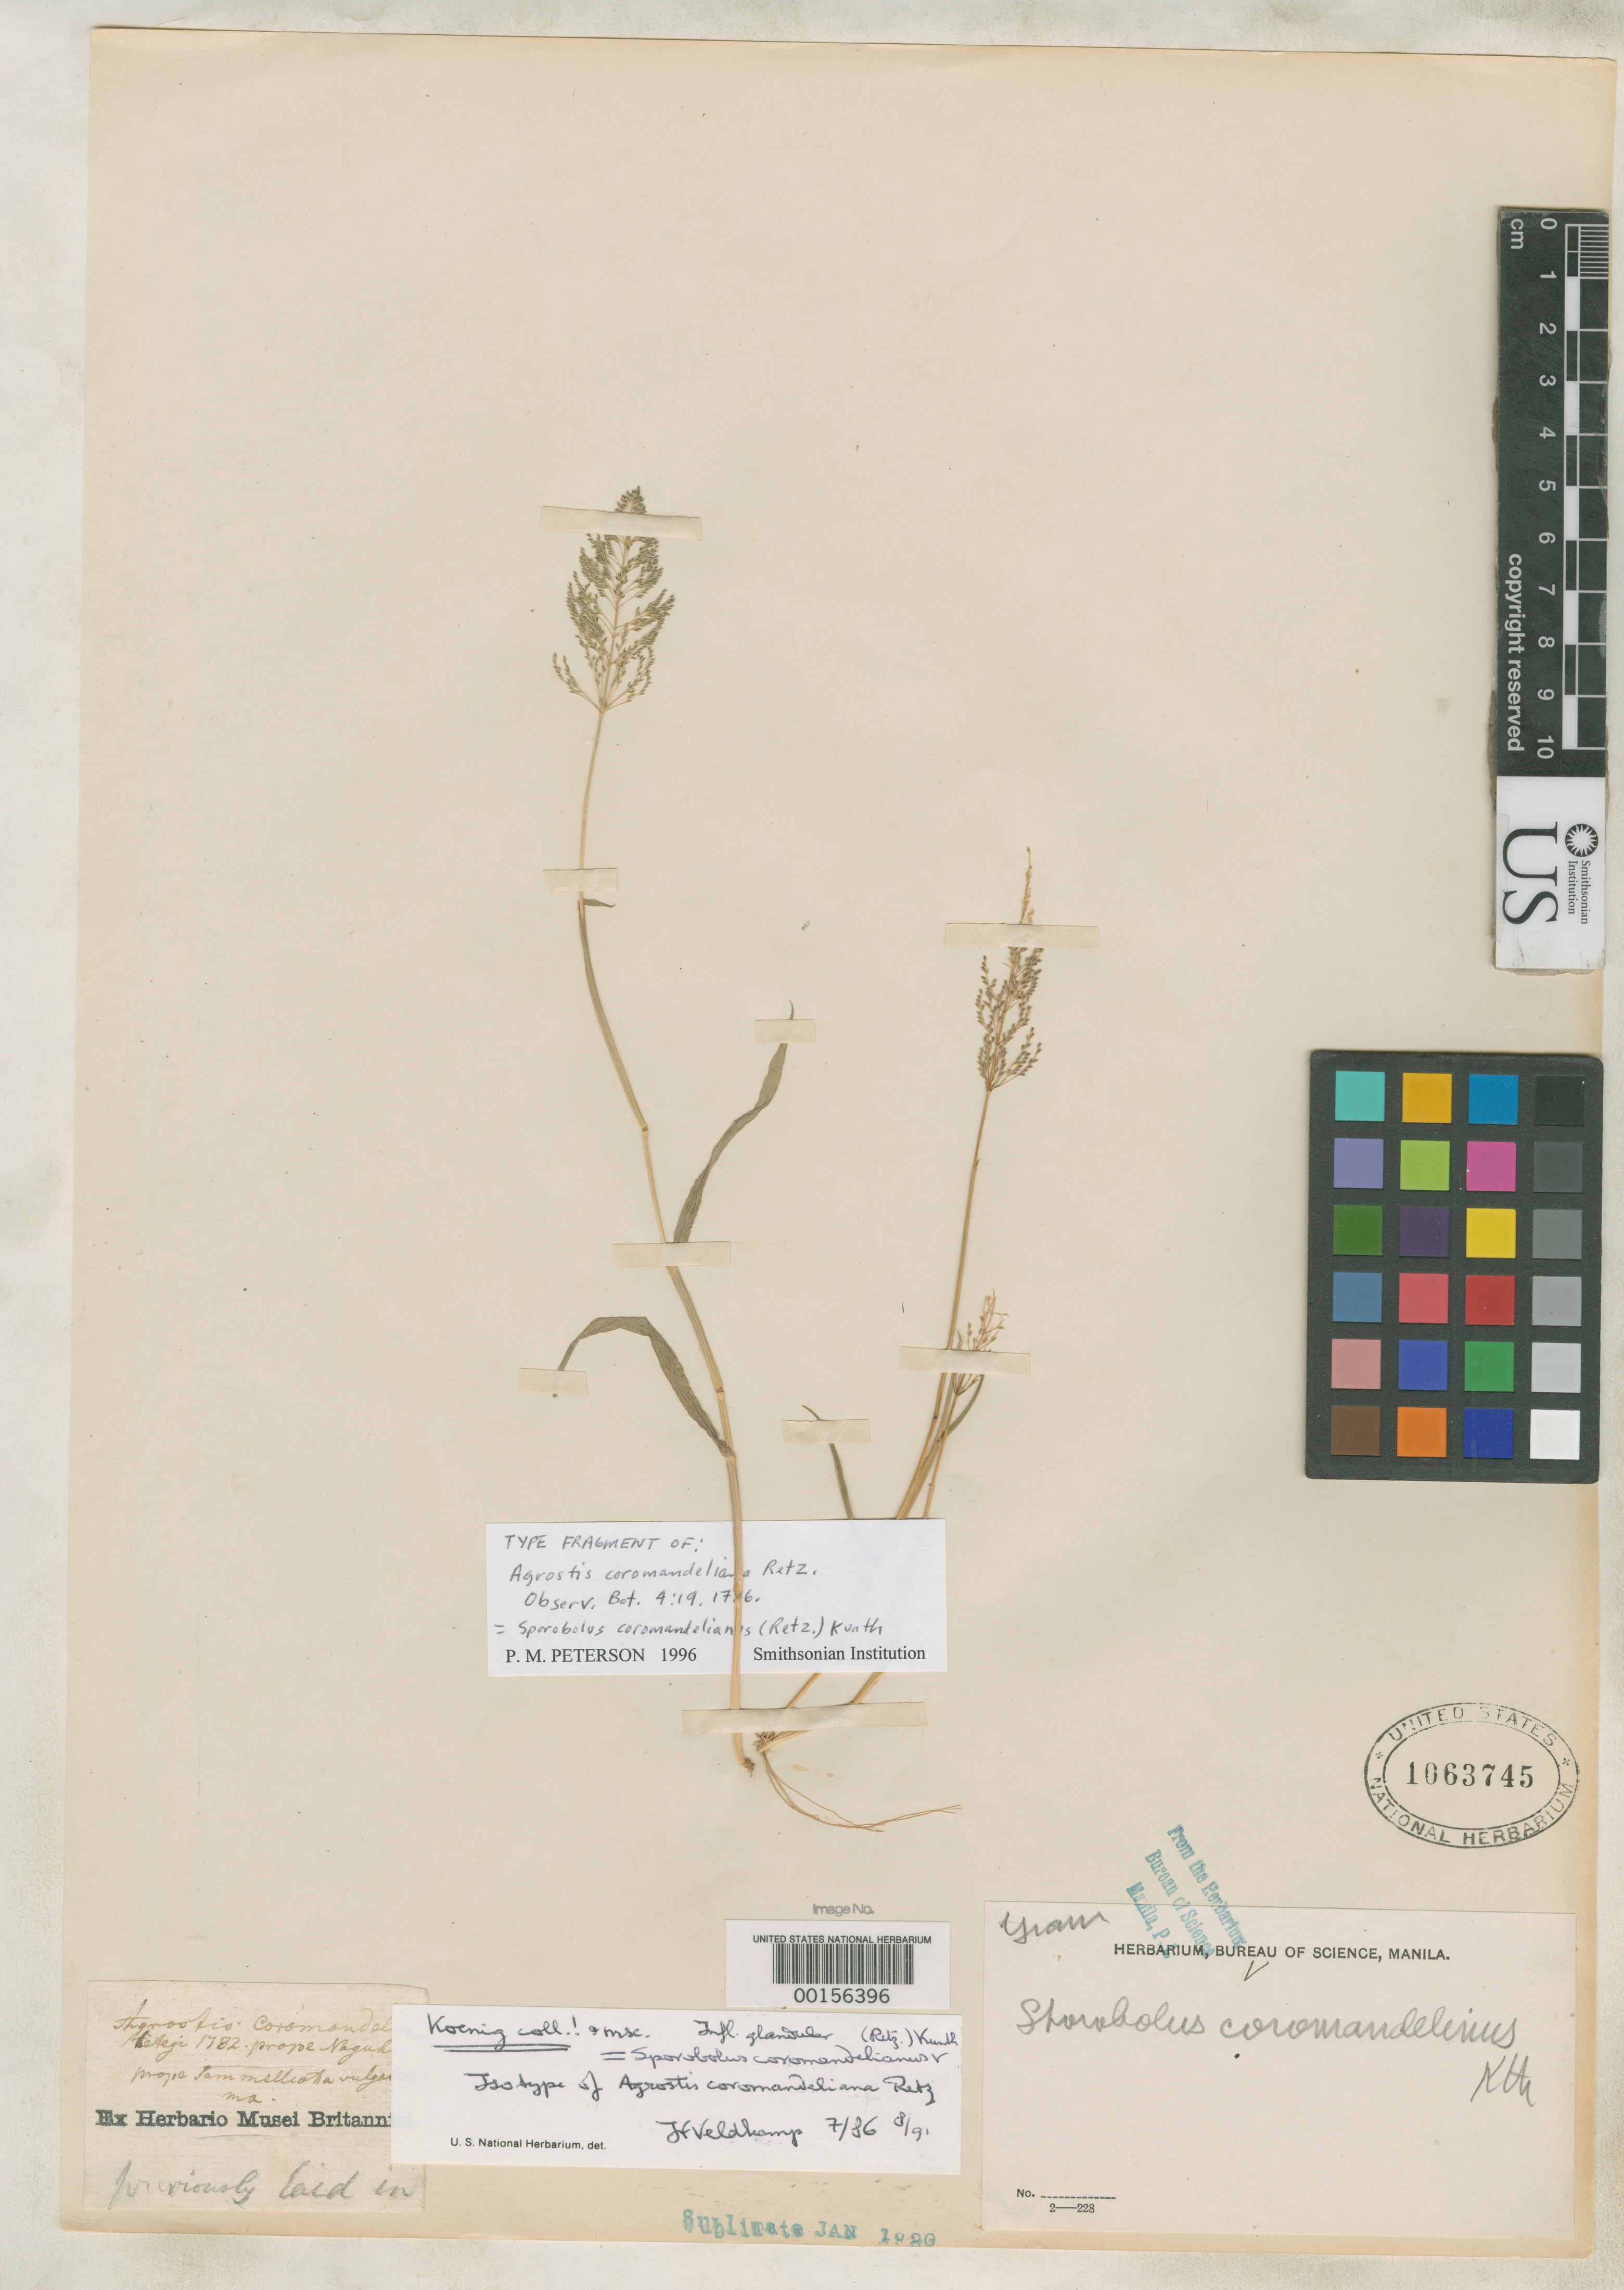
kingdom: Plantae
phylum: Tracheophyta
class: Liliopsida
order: Poales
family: Poaceae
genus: Agrostis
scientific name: Agrostis coromandeliana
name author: Retz.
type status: Isotype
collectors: K. Koenig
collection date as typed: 1782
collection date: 1782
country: India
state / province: Kerala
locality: Malabar, prope Naguhr.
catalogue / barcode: US 1063745